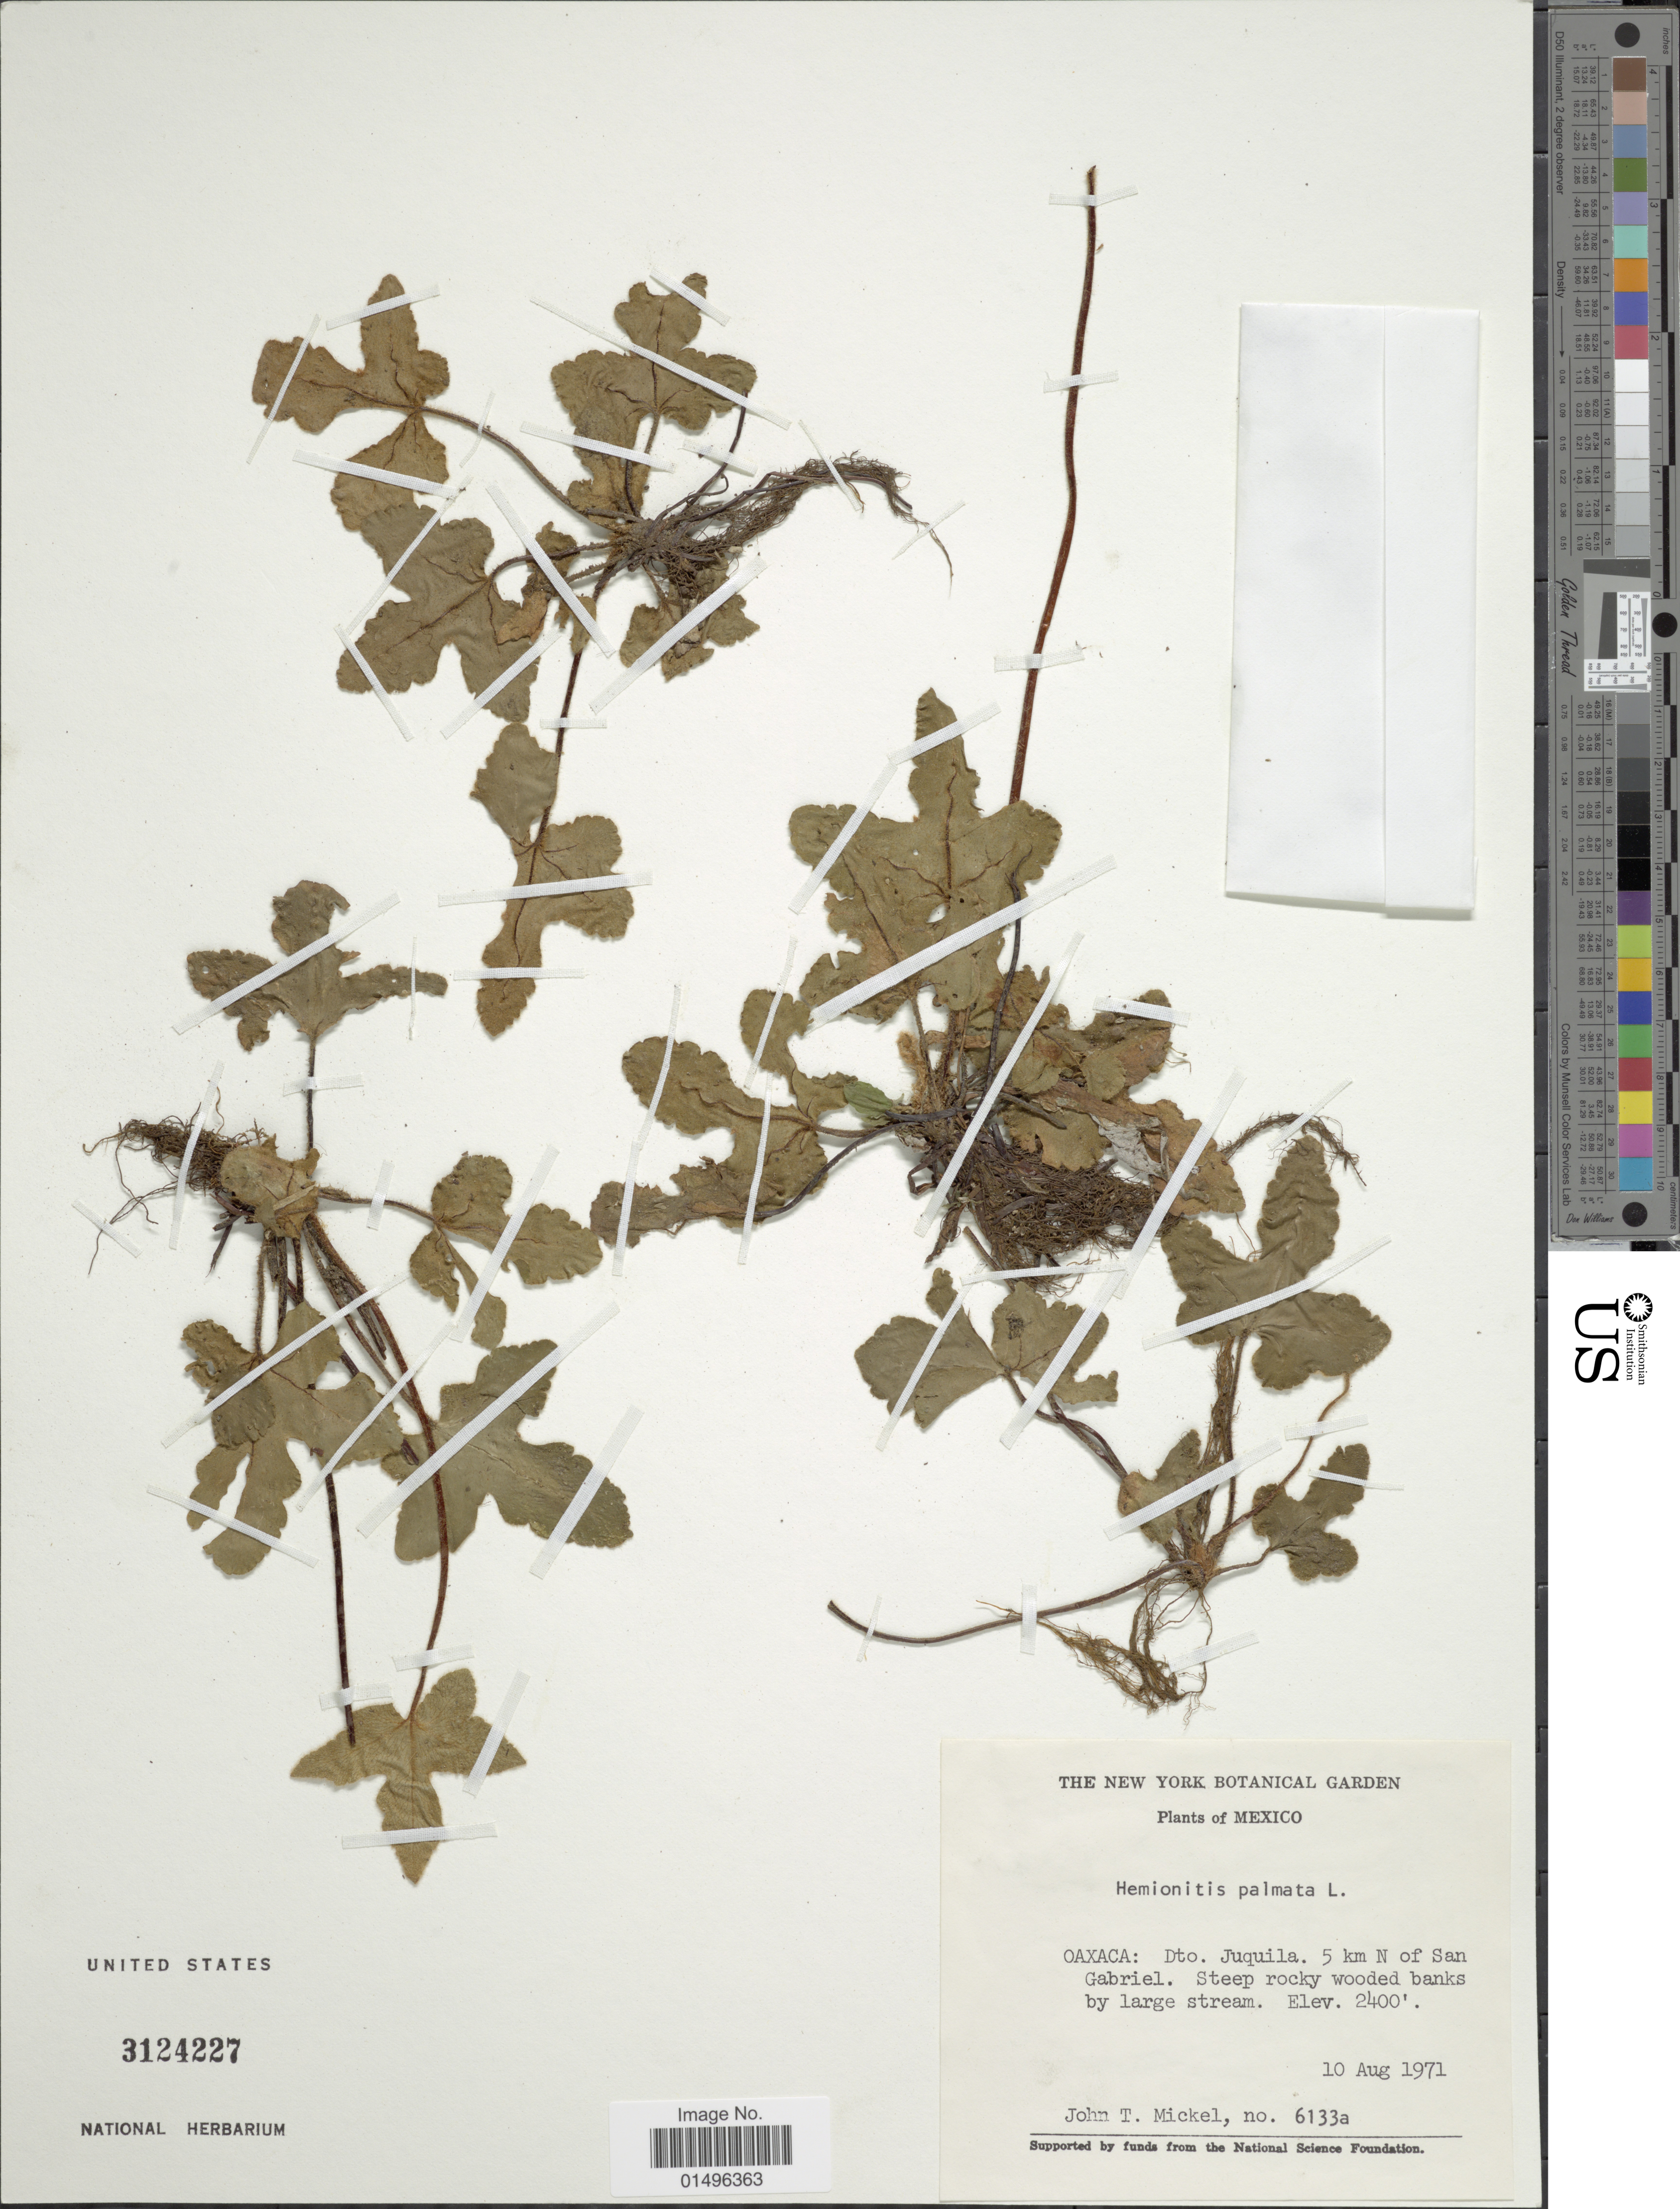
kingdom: Plantae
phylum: Tracheophyta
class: Polypodiopsida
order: Polypodiales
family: Pteridaceae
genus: Hemionitis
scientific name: Hemionitis palmata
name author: L.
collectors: J. T. Mickel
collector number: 6133a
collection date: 1971-08-10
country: Mexico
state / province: Oaxaca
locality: Mexico, Dto. Juquila. 5 Km N of San Gabriel.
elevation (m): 732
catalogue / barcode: US 3124227